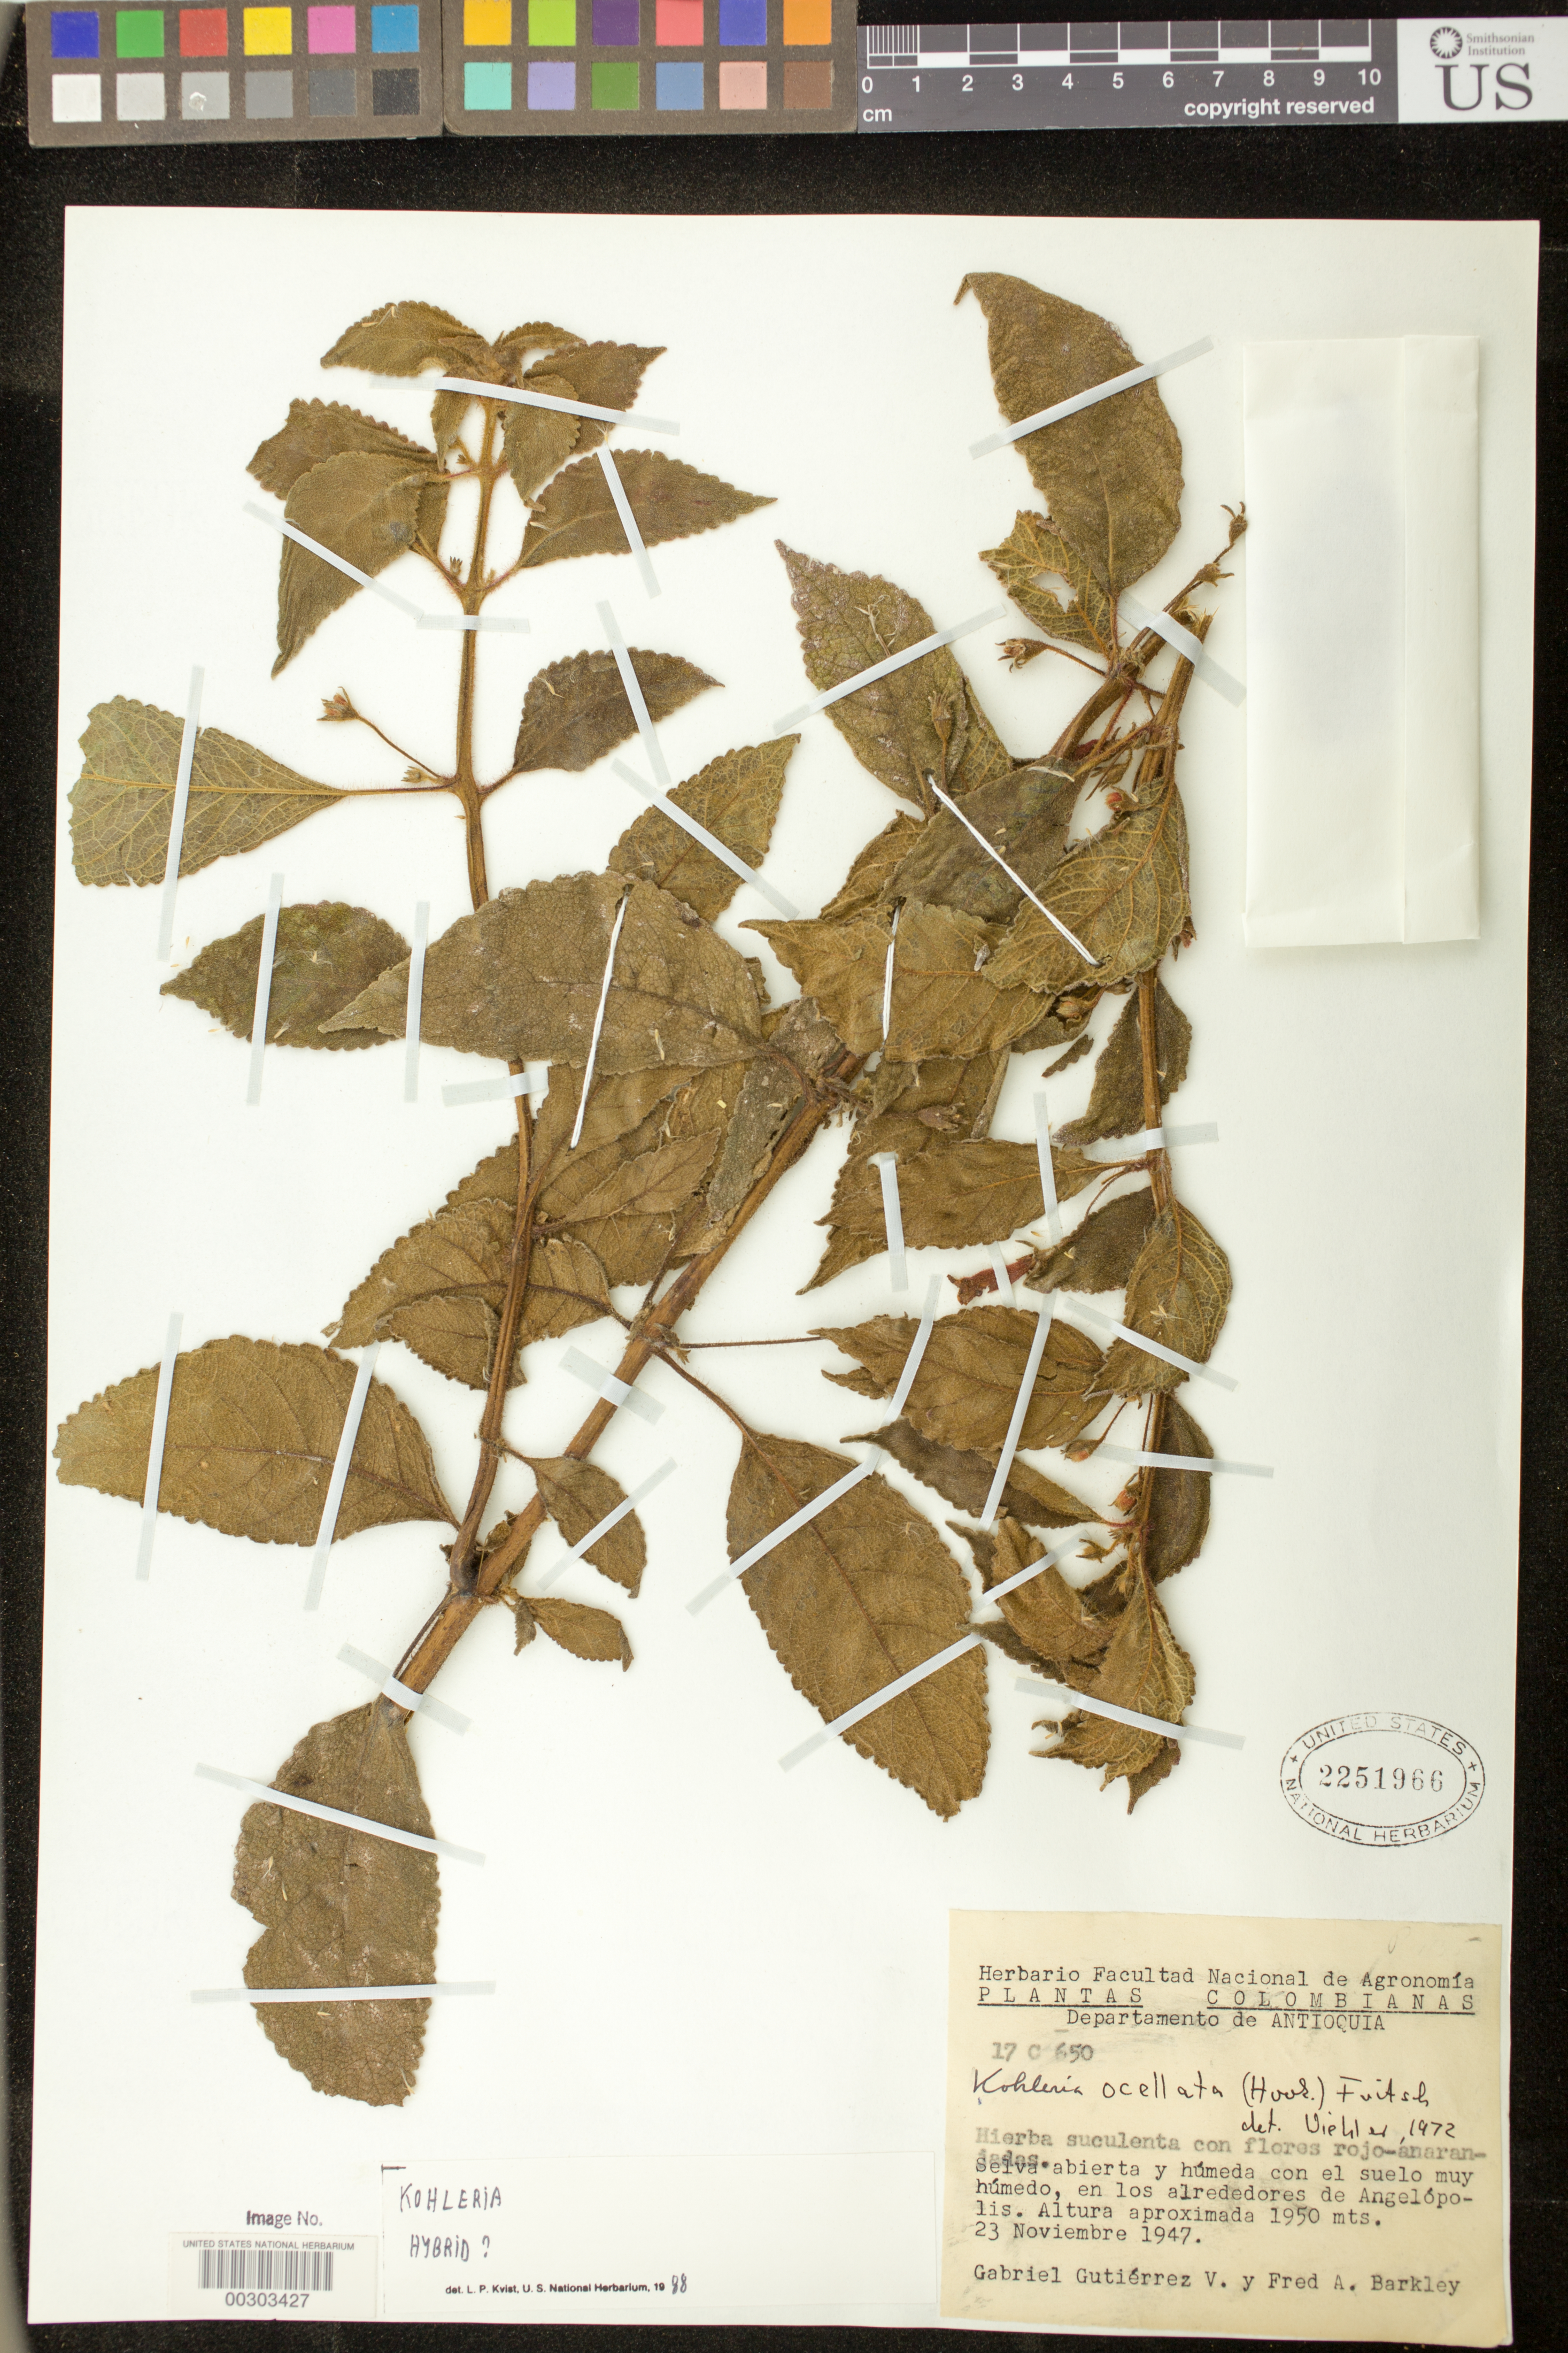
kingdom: Plantae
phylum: Tracheophyta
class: Magnoliopsida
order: Lamiales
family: Gesneriaceae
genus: Kohleria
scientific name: Kohleria hybrid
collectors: G. Gutiérrez V. & F. A. Barkley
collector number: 17C 650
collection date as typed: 23 Nov 1947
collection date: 1947-11-23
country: Colombia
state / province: Antioquia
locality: In the environs of Angelopolis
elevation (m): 1950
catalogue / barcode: US 2251966